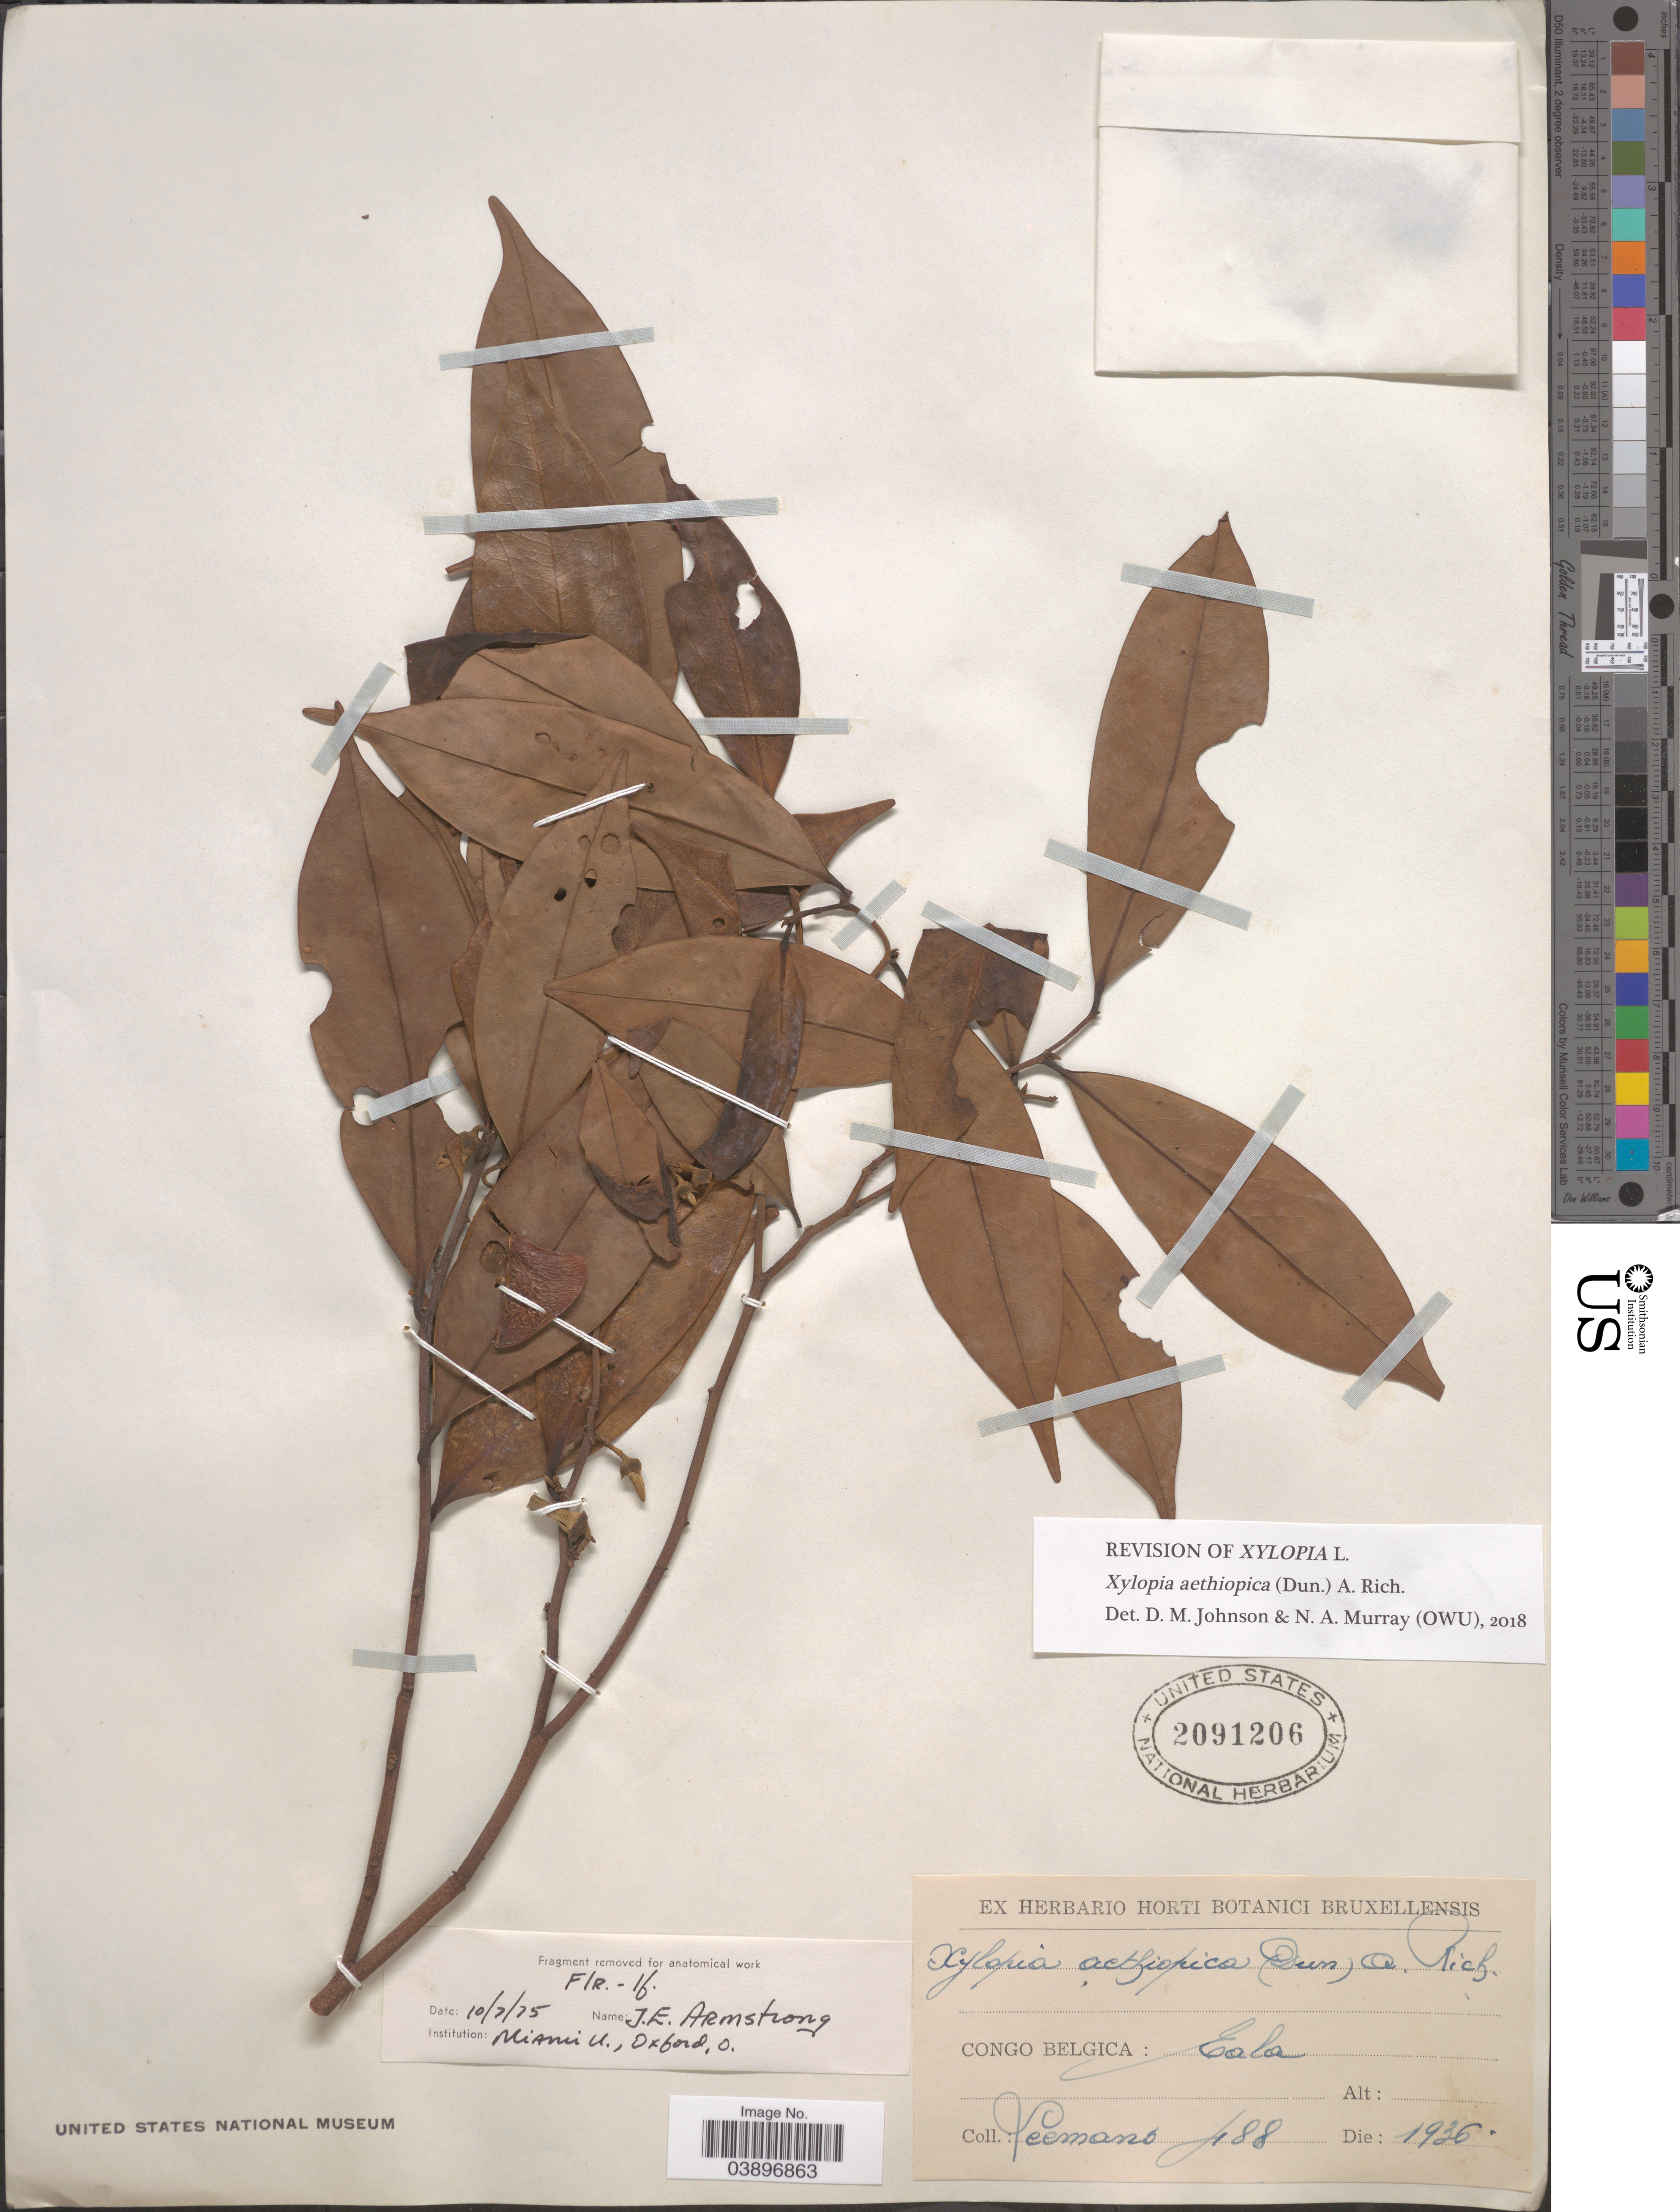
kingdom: Plantae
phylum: Tracheophyta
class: Magnoliopsida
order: Magnoliales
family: Annonaceae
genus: Xylopia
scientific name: Xylopia aethiopica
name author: (Dunal) A. Rich.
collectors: Leemans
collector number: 488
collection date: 1936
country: Congo, Democratic Republic of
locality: Congo Belgica: Eala.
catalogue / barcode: US 2091206